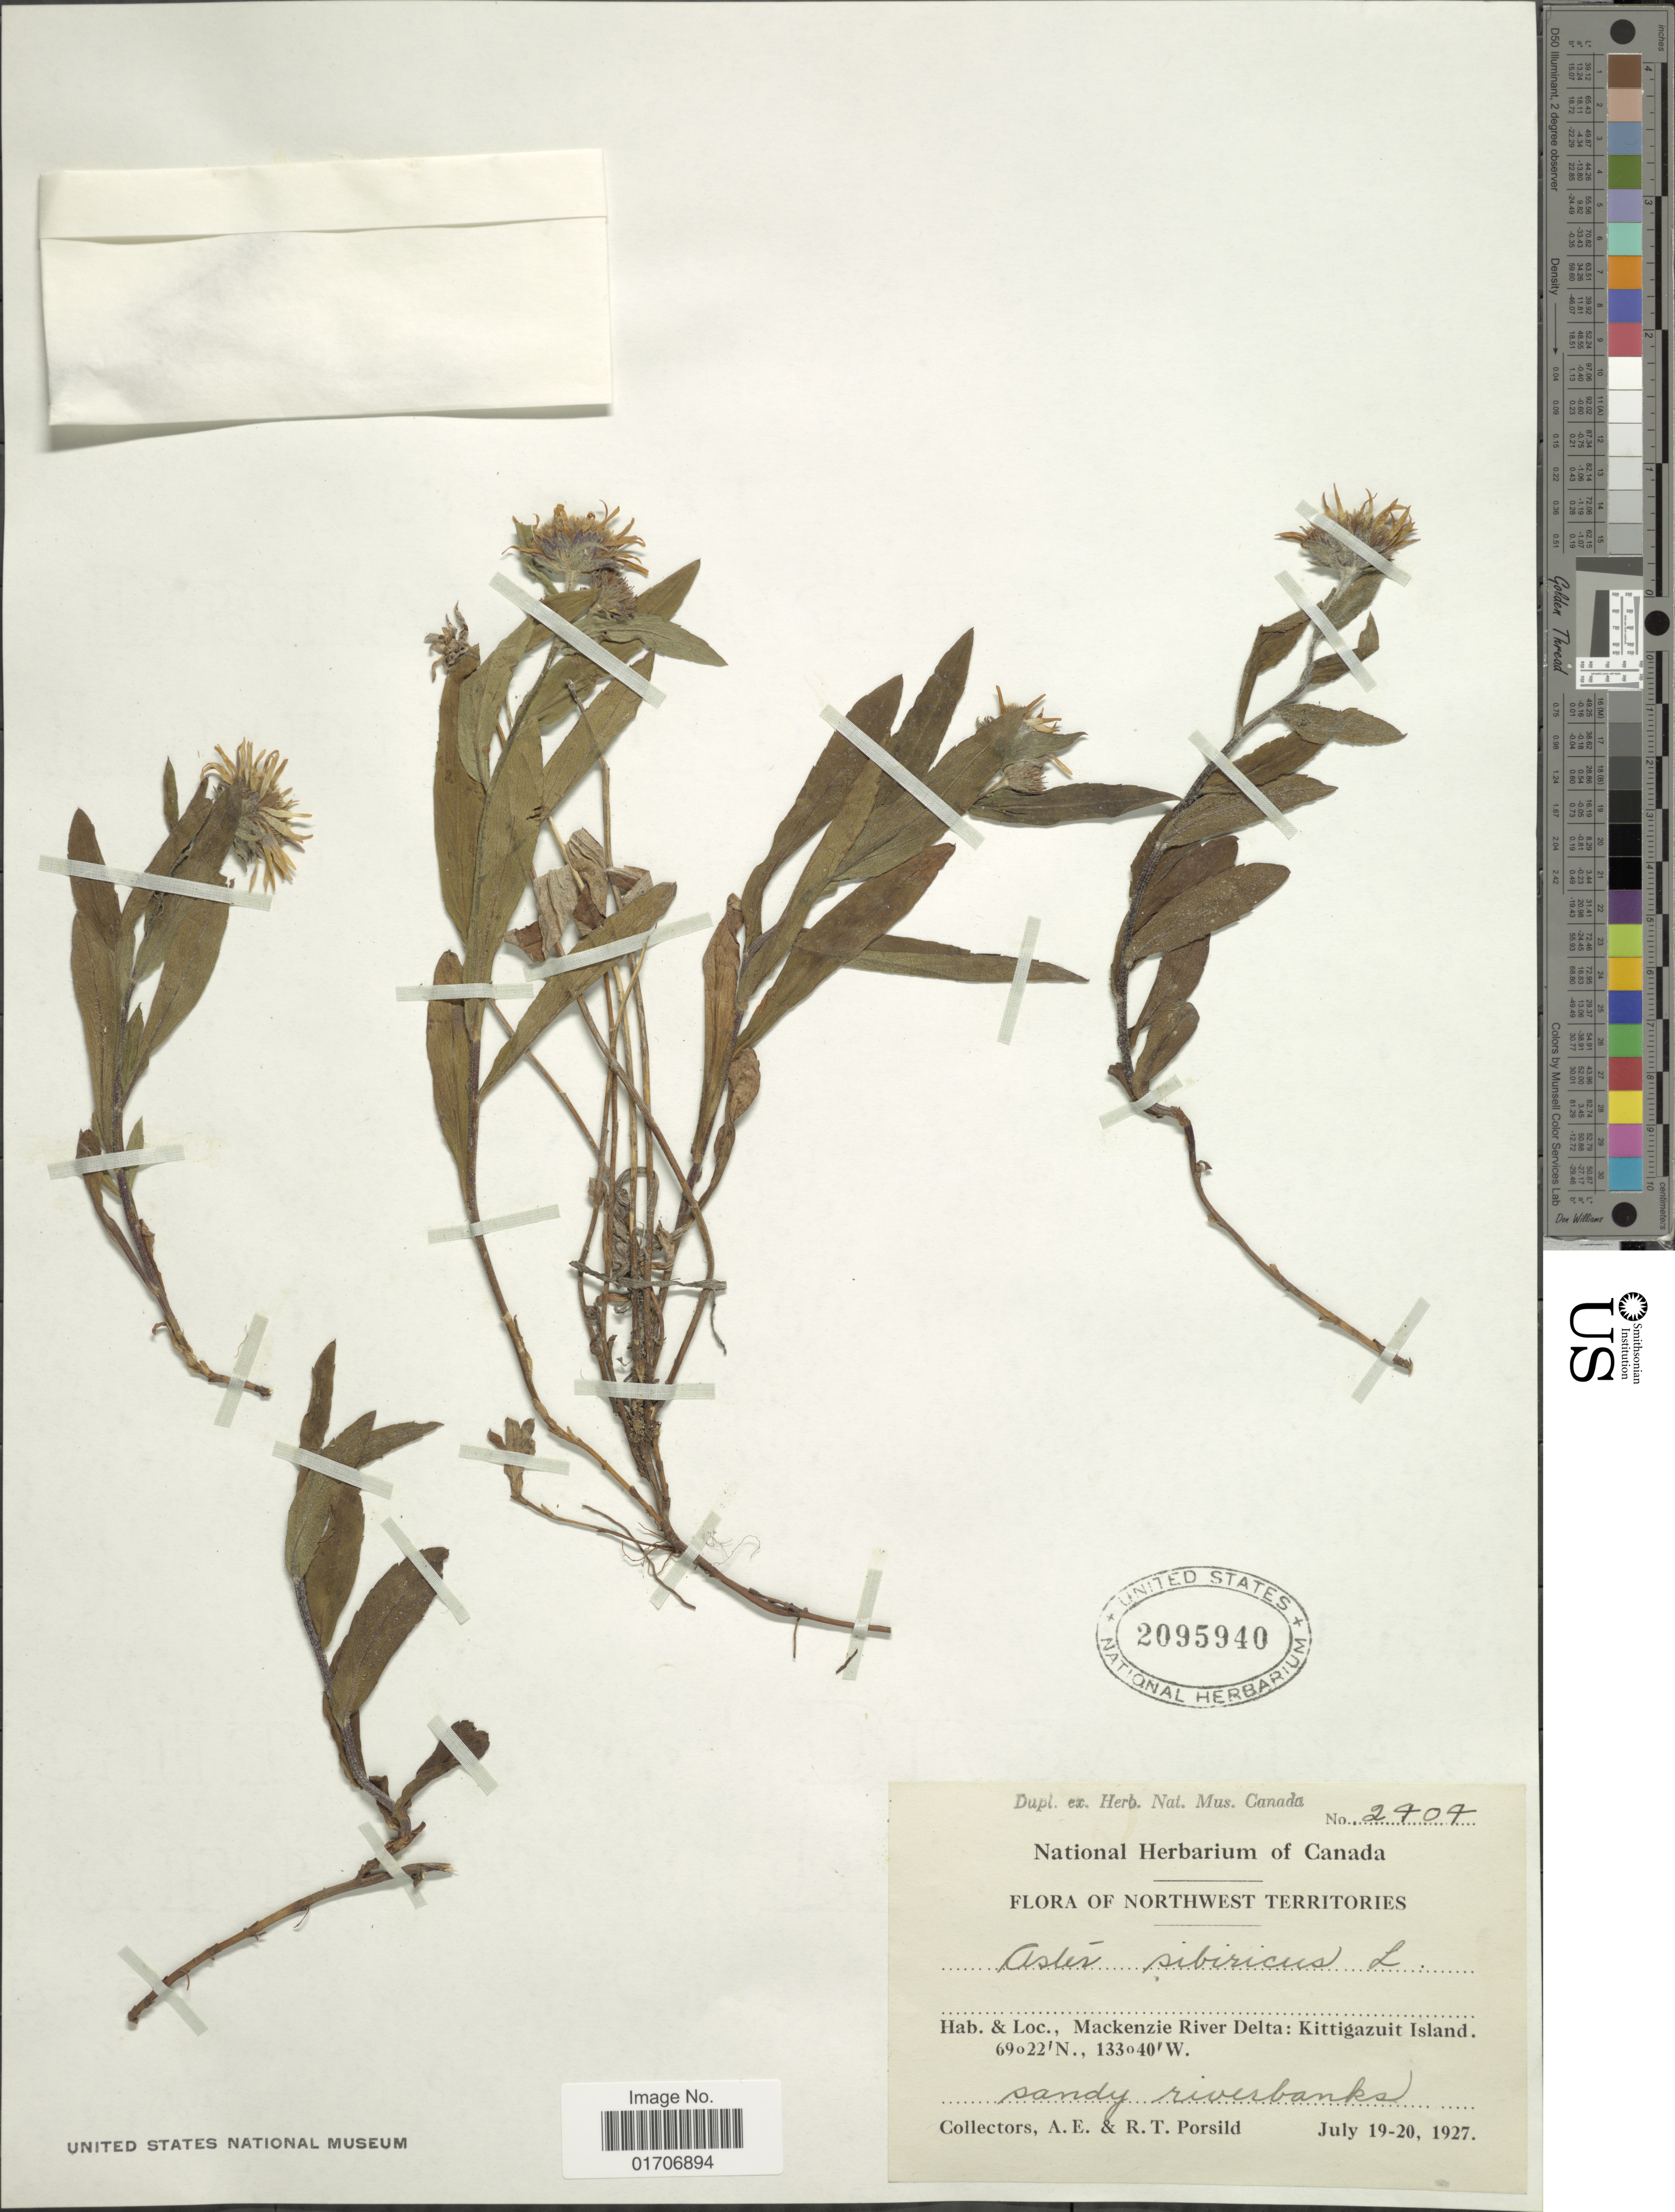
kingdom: Plantae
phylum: Tracheophyta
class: Magnoliopsida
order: Asterales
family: Asteraceae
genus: Eurybia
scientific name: Eurybia sibirica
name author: (L.) G.L. Nesom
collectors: A. E. Porsild & R. T. Porsild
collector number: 2404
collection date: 1927-07-19/1927-07-20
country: Canada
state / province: Northwest Territories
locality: Mackenzie River Delta: Kittigazuit Island.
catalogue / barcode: US 2095940